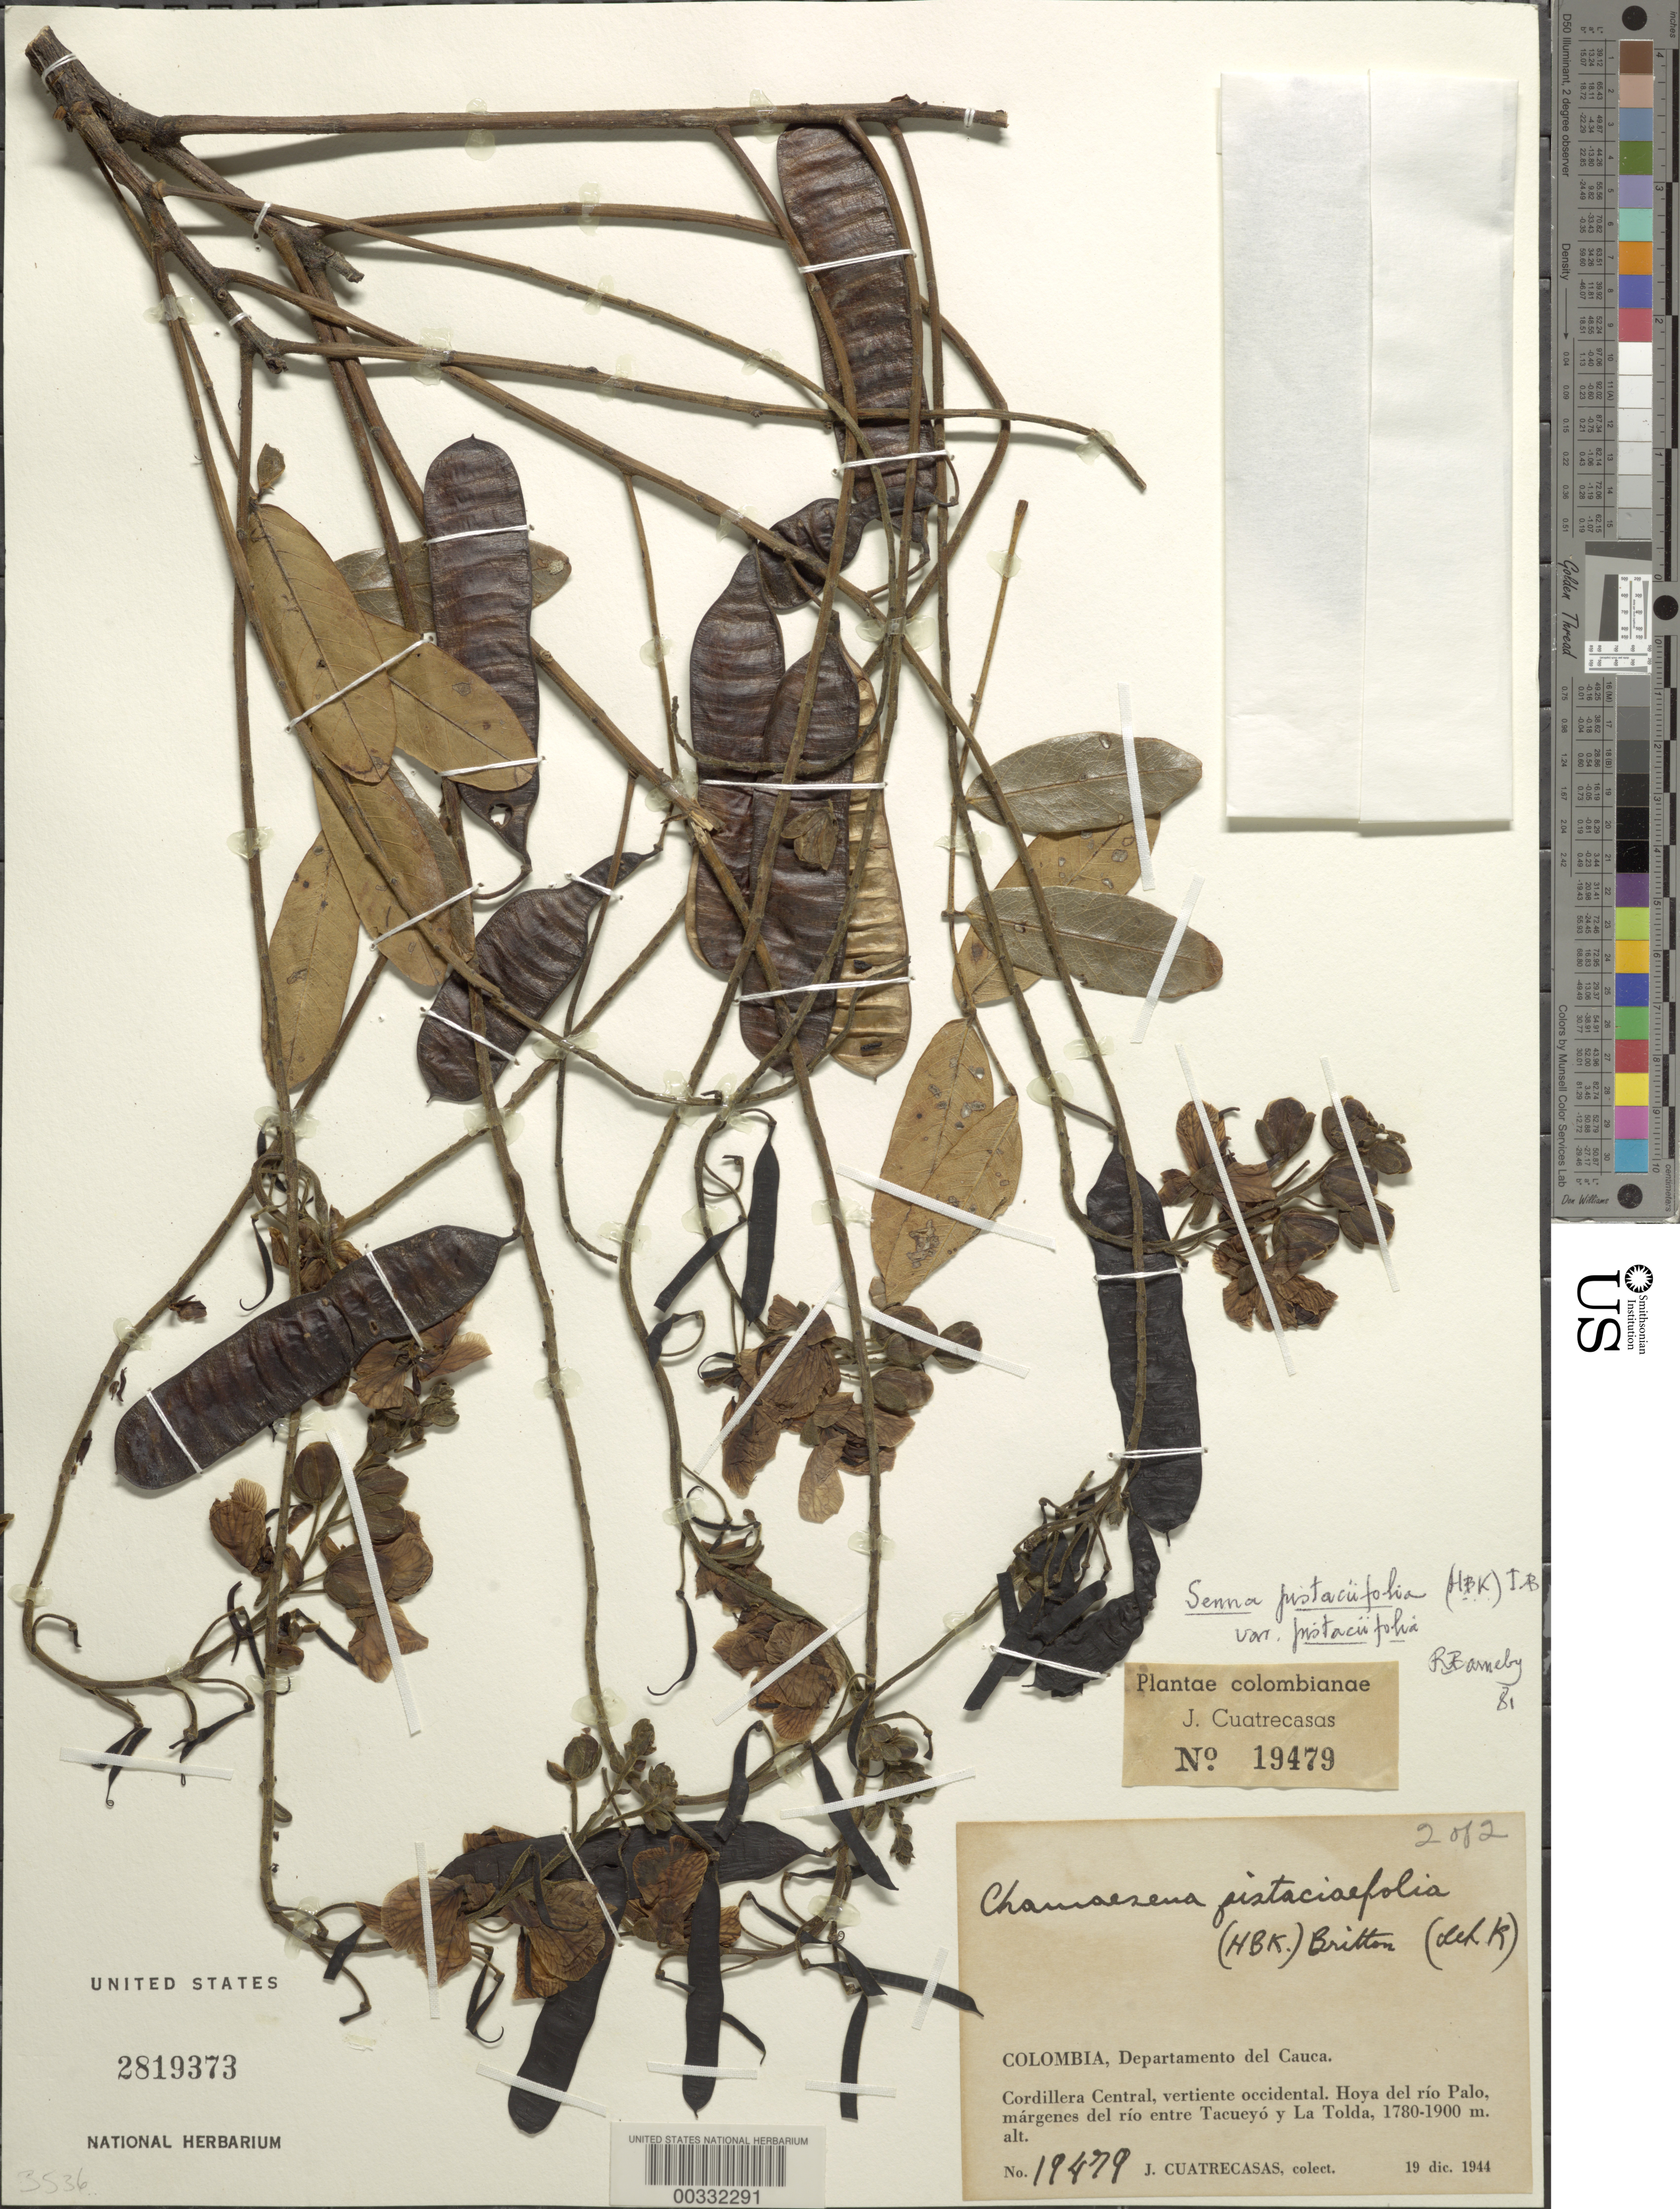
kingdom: Plantae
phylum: Tracheophyta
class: Magnoliopsida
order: Fabales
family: Fabaceae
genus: Senna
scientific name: Senna pistaciifolia var. pistaciifolia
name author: (Kunth) H.S. Irwin & Barneby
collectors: J. Cuatrecasas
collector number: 19479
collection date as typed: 19 Dec 1944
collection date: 1944-12-19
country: Colombia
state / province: Cauca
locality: Cordillera Central, Vertiente Occidental; Hoya del Rio Palo, margenes del Rio entre Tacueyo y La Tolda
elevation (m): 1780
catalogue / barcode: US 2819373